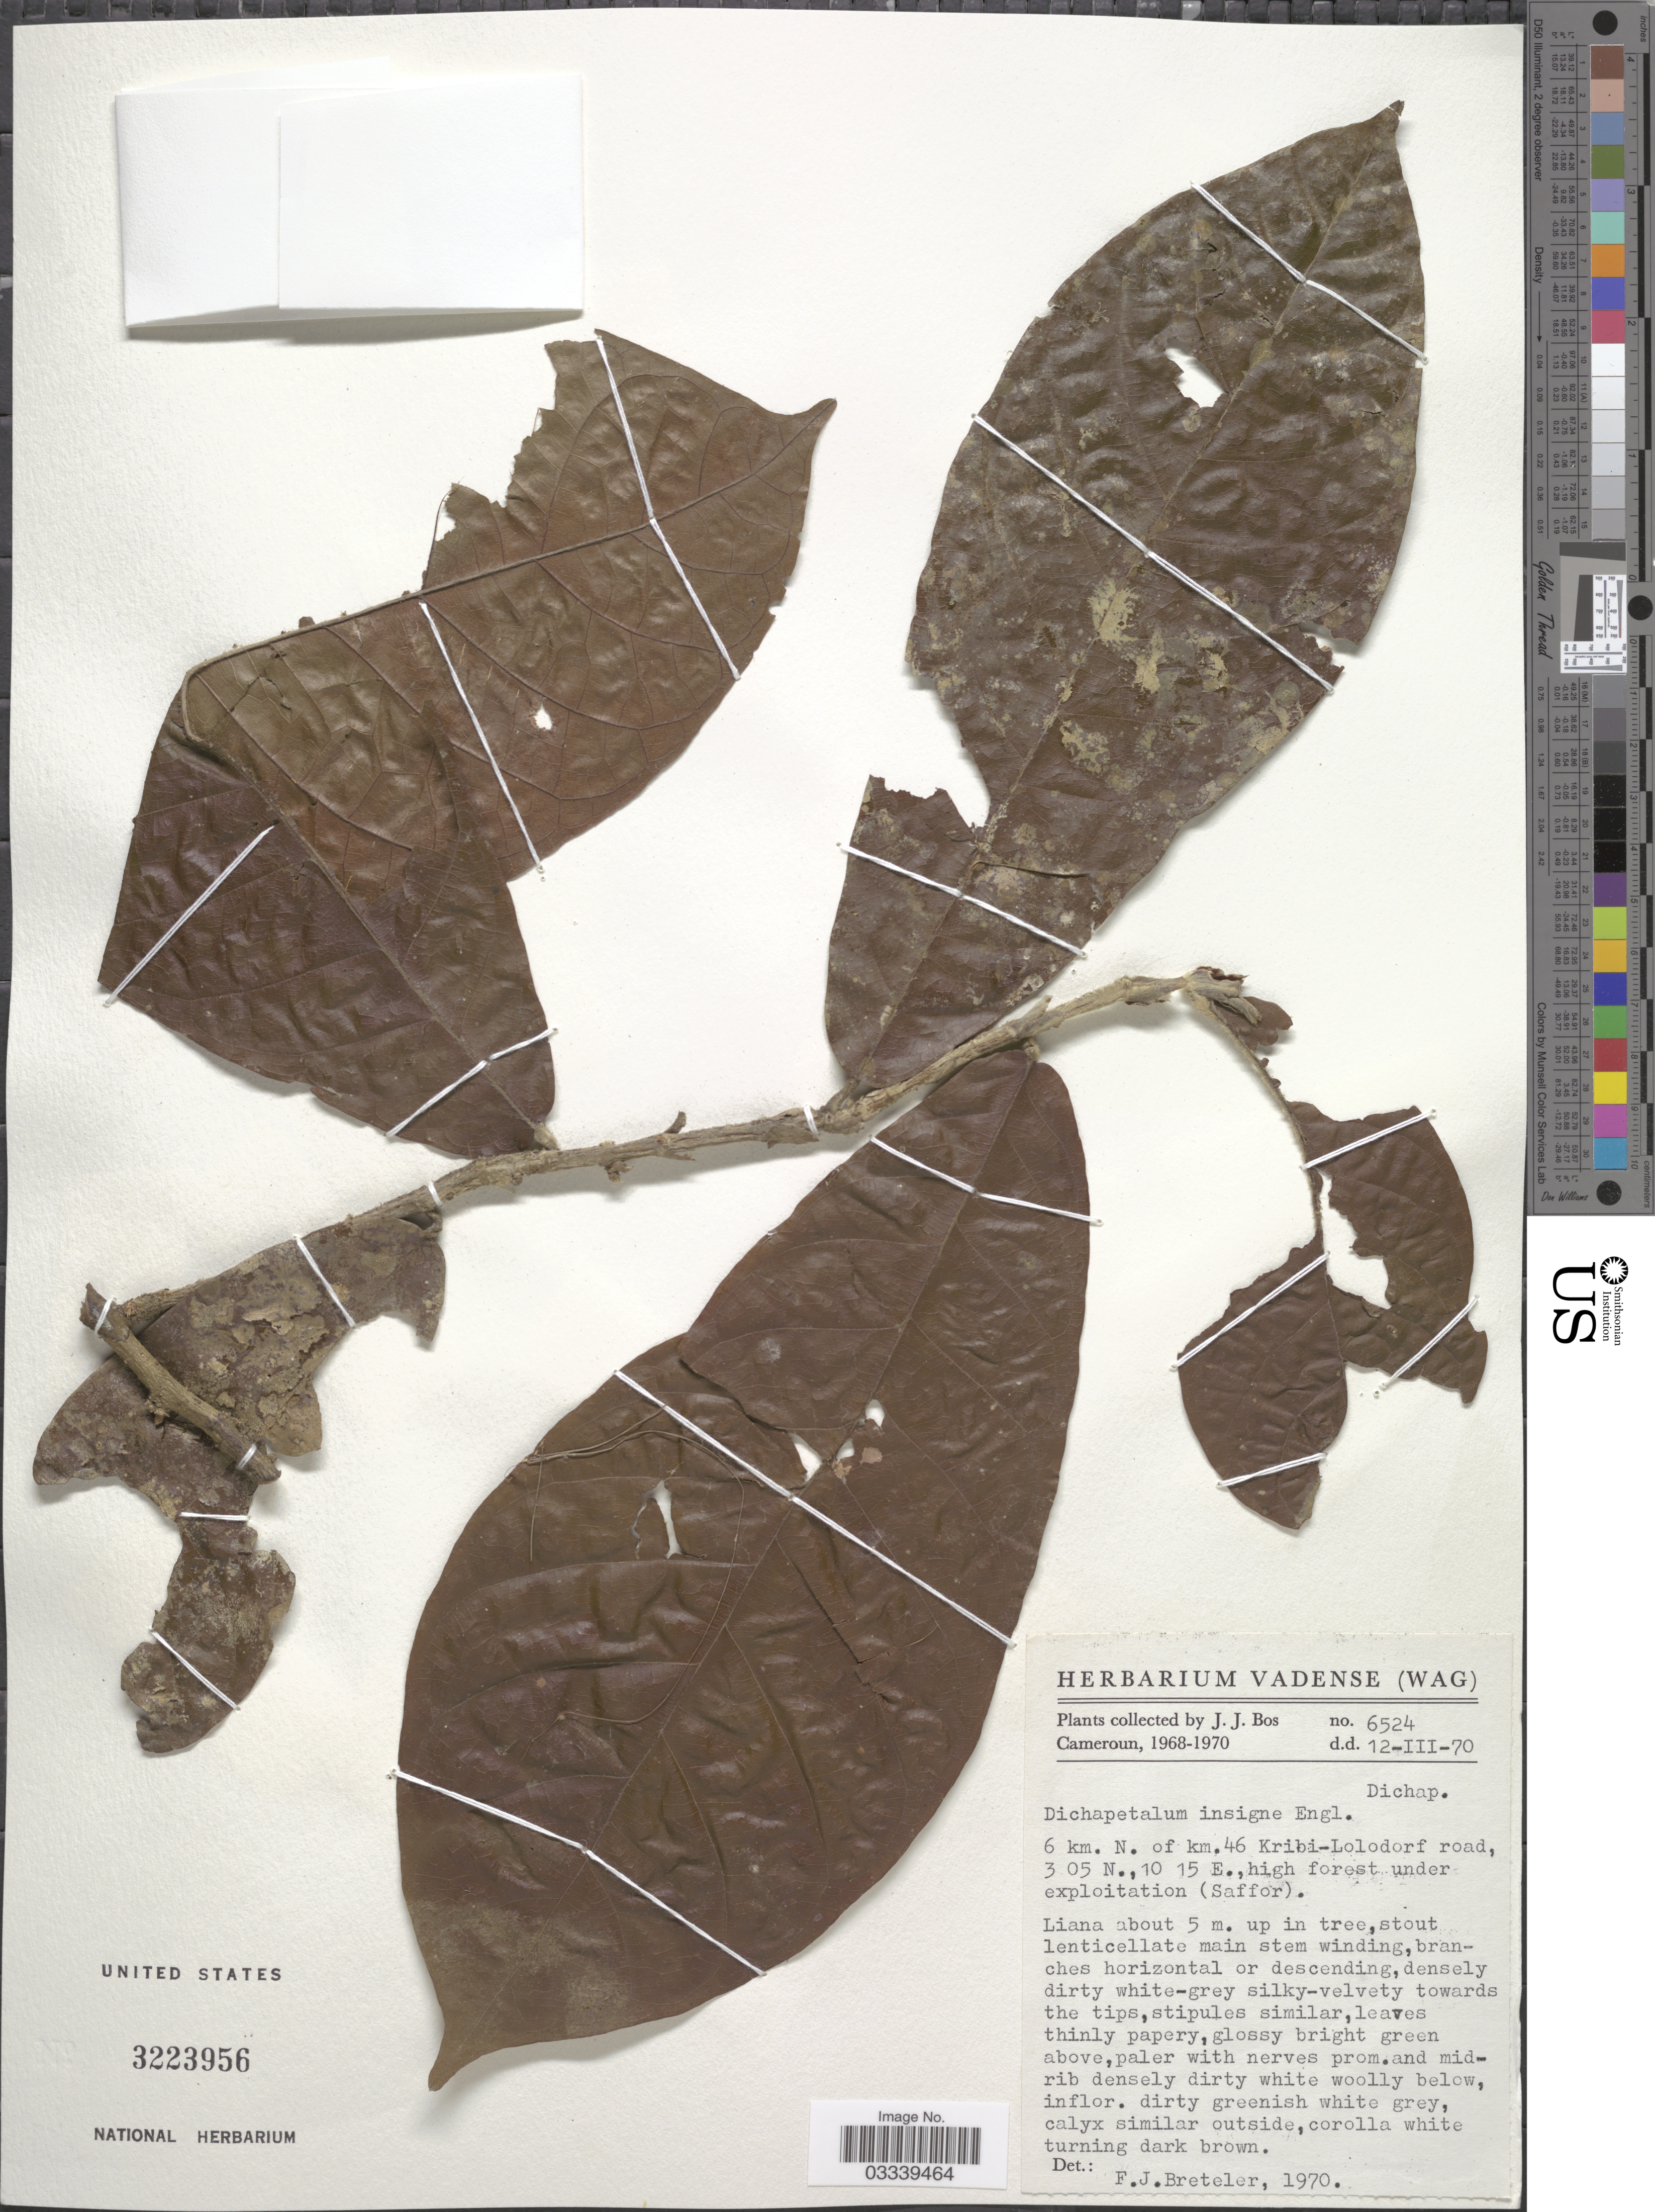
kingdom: Plantae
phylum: Tracheophyta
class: Magnoliopsida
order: Malpighiales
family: Dichapetalaceae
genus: Dichapetalum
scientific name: Dichapetalum insigne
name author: Engl.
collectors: J. J. Bos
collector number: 6524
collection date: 1970-03-12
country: Cameroon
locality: Cameroun. 6 km. N. of km. 46 Kribi-Lolodorf road, high forest under exploitation (Saffor).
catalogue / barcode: US 3223956